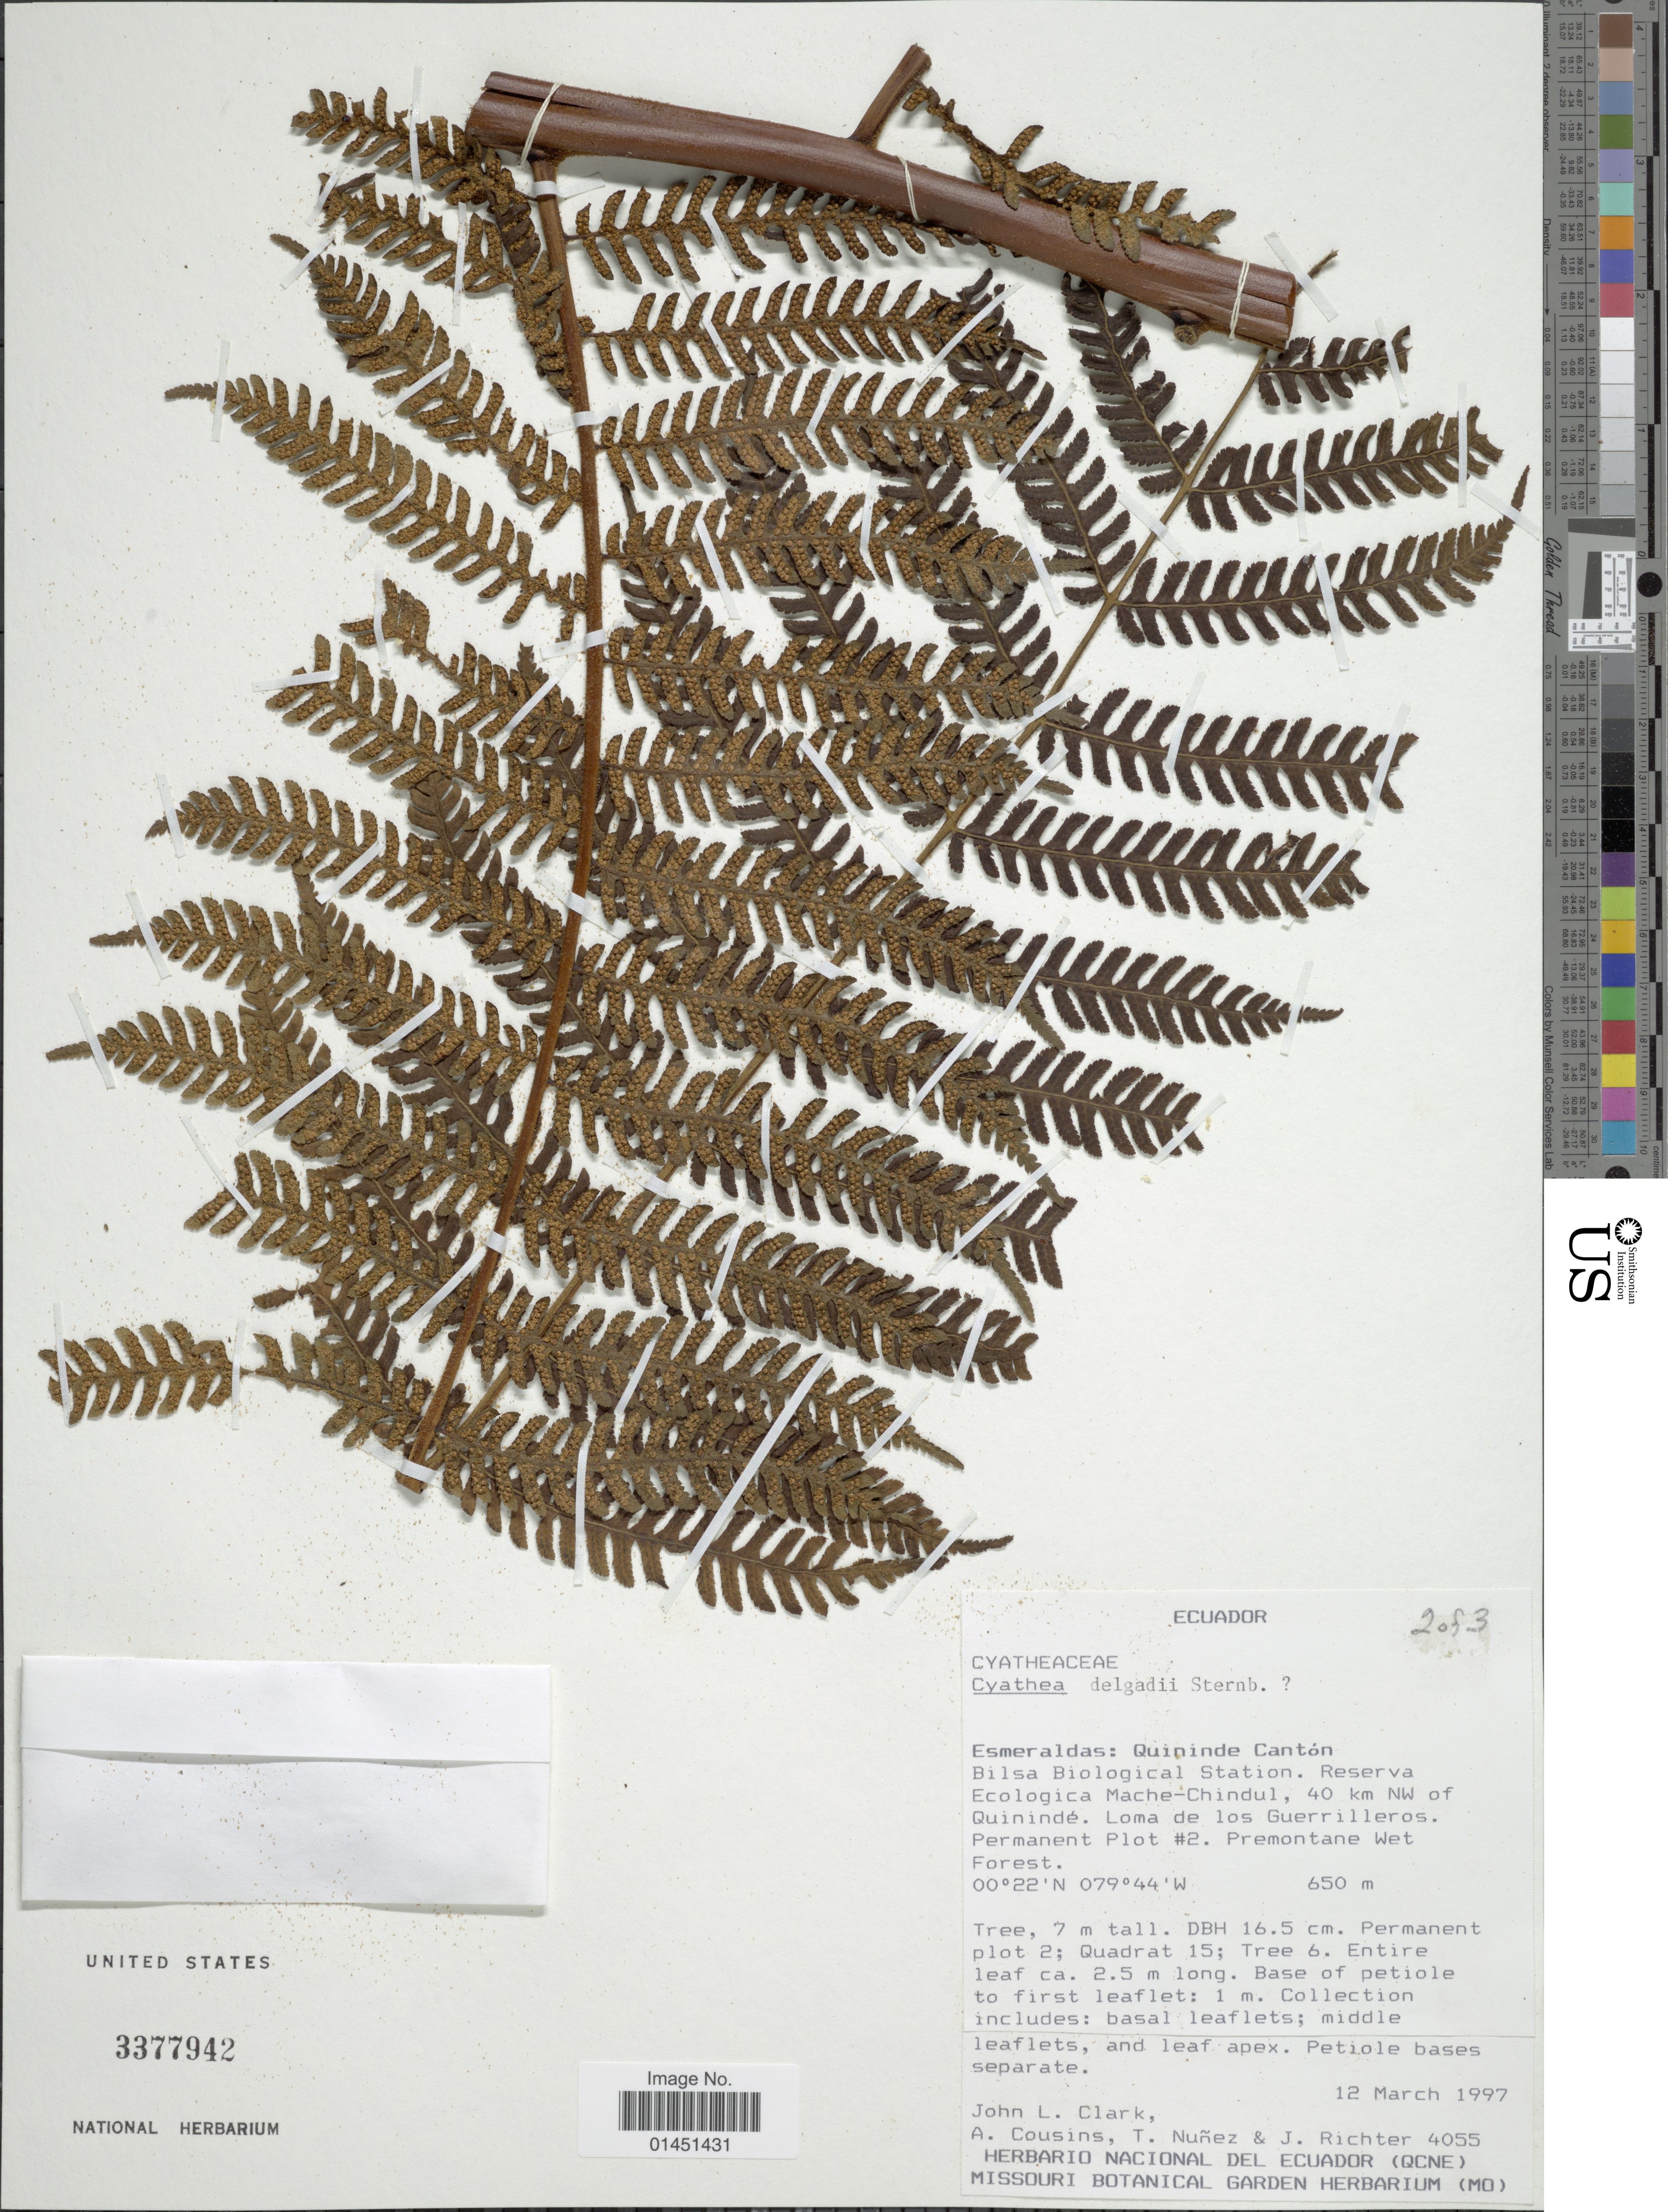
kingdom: Plantae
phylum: Tracheophyta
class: Polypodiopsida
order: Cyatheales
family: Cyatheaceae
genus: Cyathea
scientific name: Cyathea delgadii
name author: Pohl ex Sternb.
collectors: J. L. Clark, A. Cousins, T. Núñez & J. Richter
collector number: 4055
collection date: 1997-03-12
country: Ecuador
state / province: Esmeraldas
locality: Quininde Canton, Bilsa Biological Station. Reserva Ecologica Mache-Chindul, 40 km NW of Quininde. Loma de los Guerrilleros. Permanent Plot #2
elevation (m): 650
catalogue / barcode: US 3377942